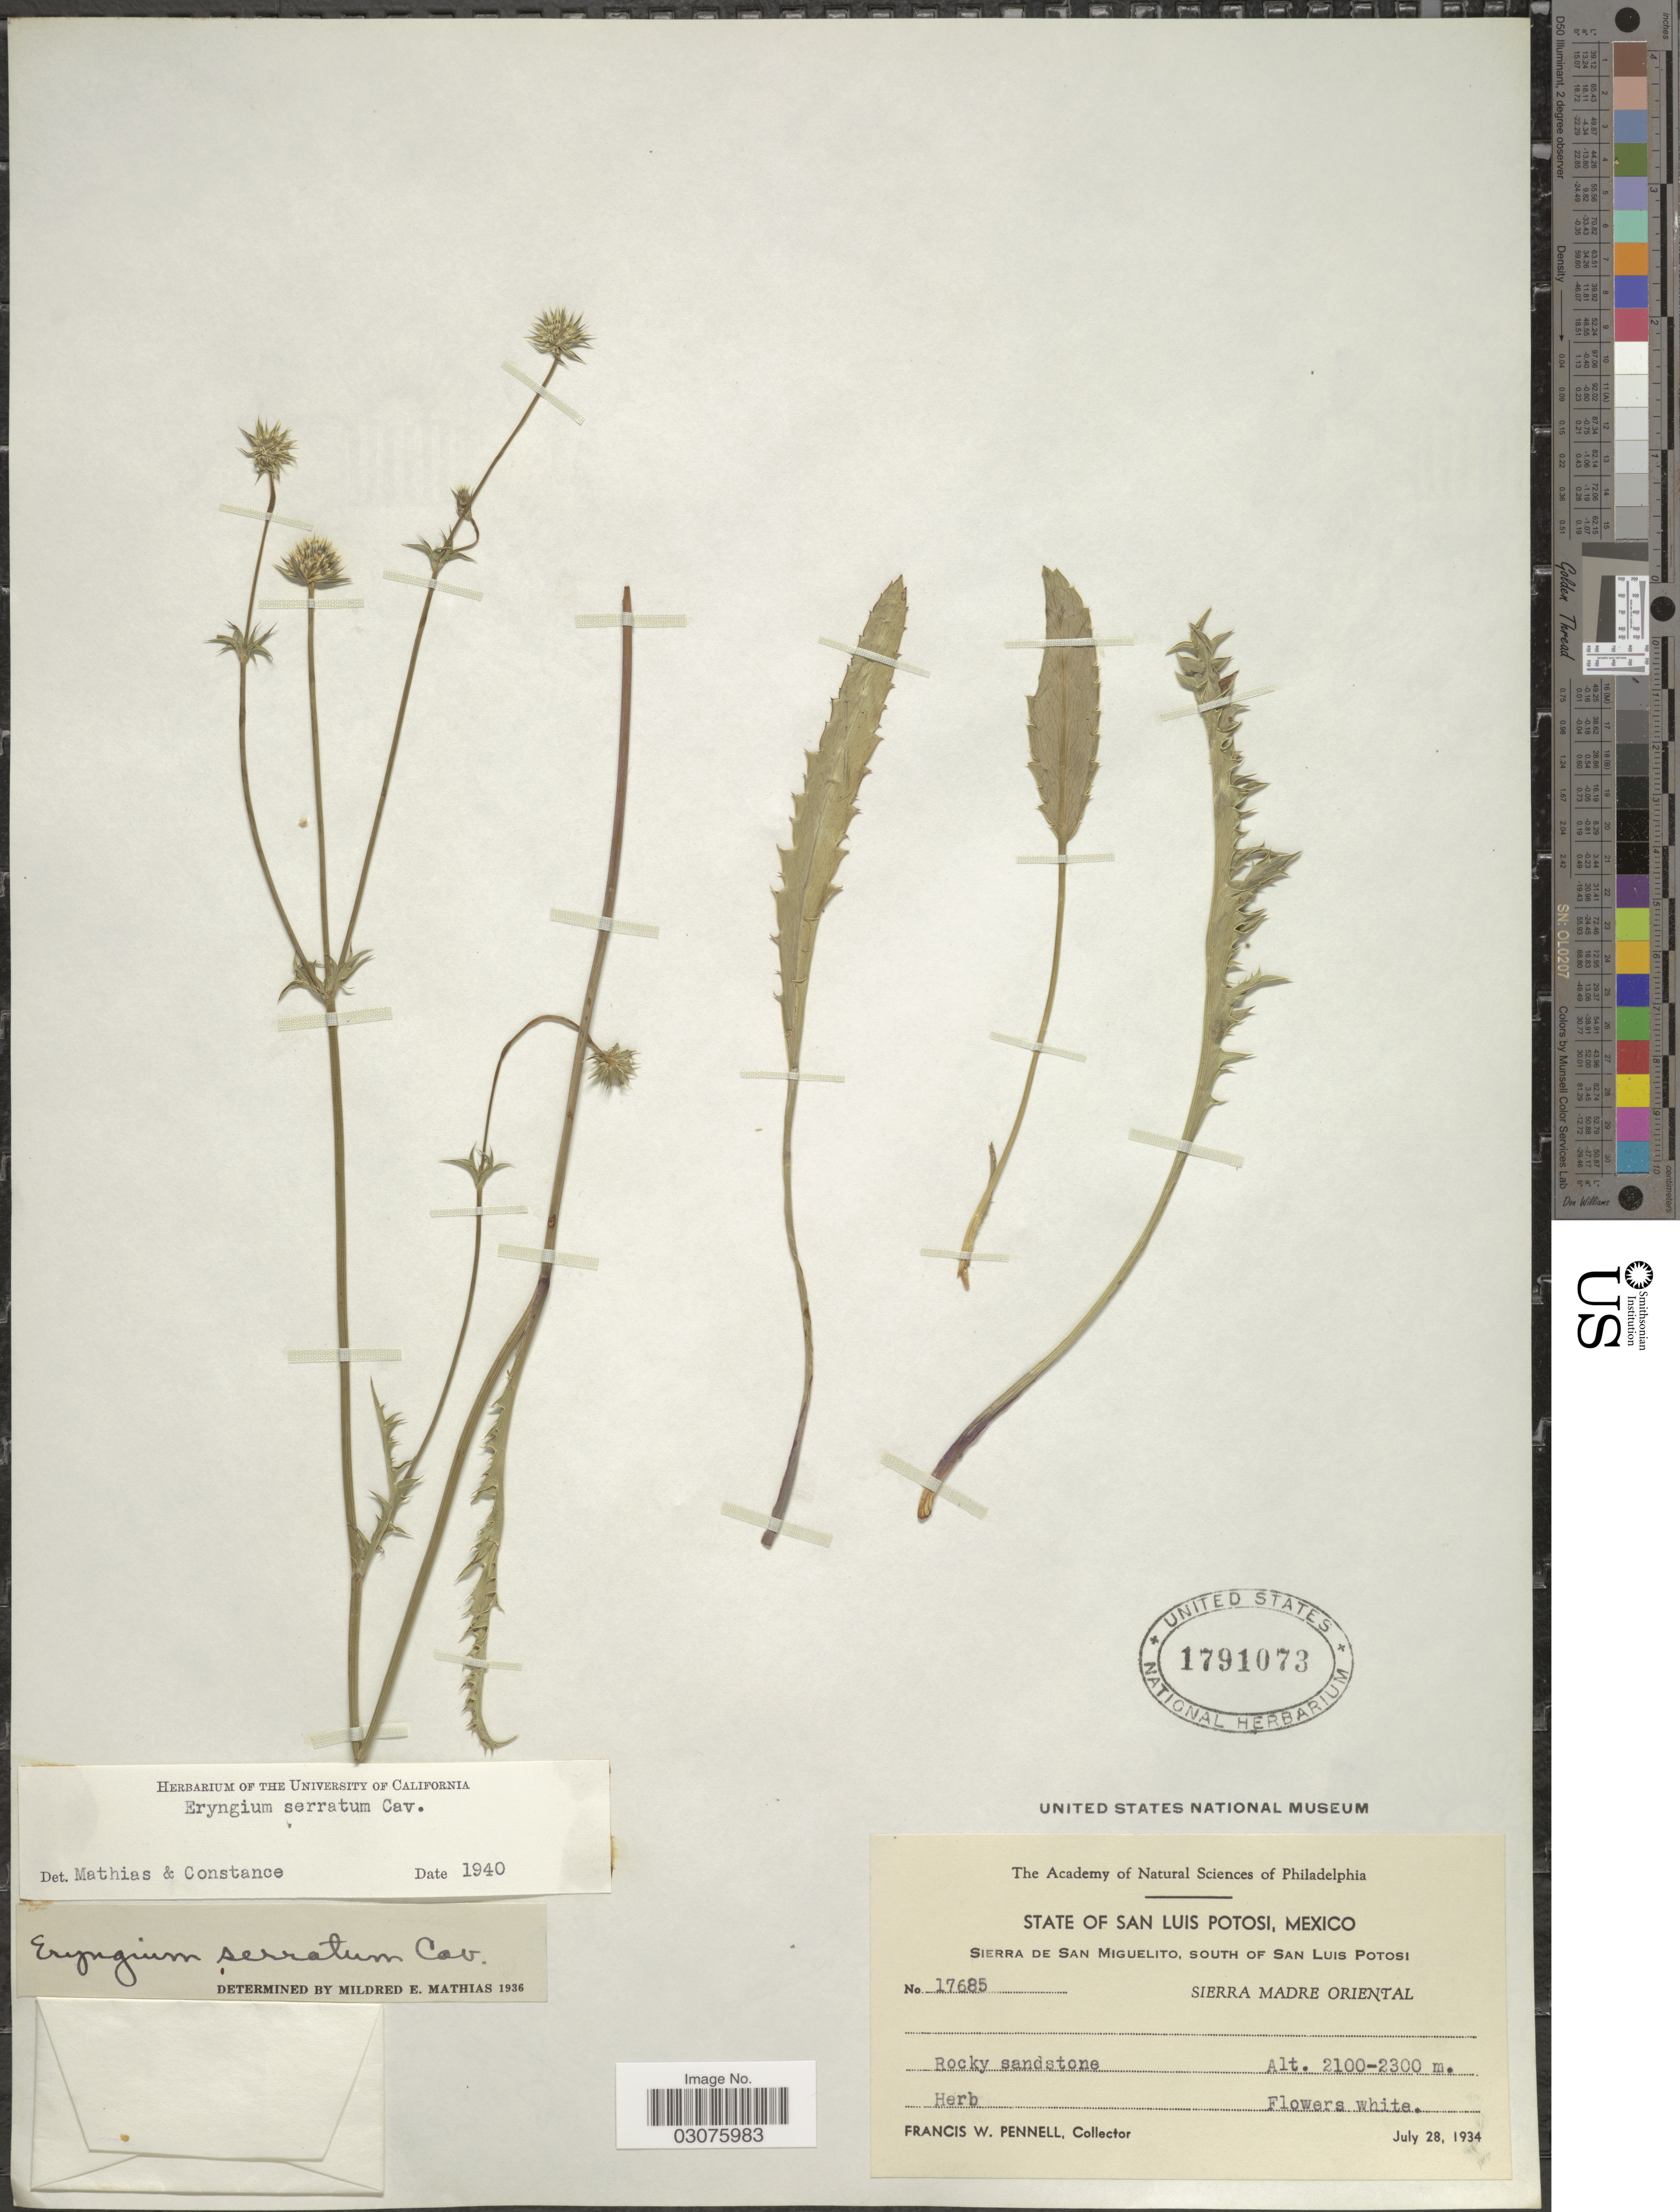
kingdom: Plantae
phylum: Tracheophyta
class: Magnoliopsida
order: Apiales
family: Apiaceae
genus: Eryngium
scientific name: Eryngium serratum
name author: Cav.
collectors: F. W. Pennell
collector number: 17685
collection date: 1934-07-28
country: Mexico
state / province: San Luis Potosí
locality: State of San Luis Potosi. Sierra de San Miguelito, South of San Luis Potosi. Sierra Madre Oriental.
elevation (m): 2100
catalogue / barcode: US 1791073